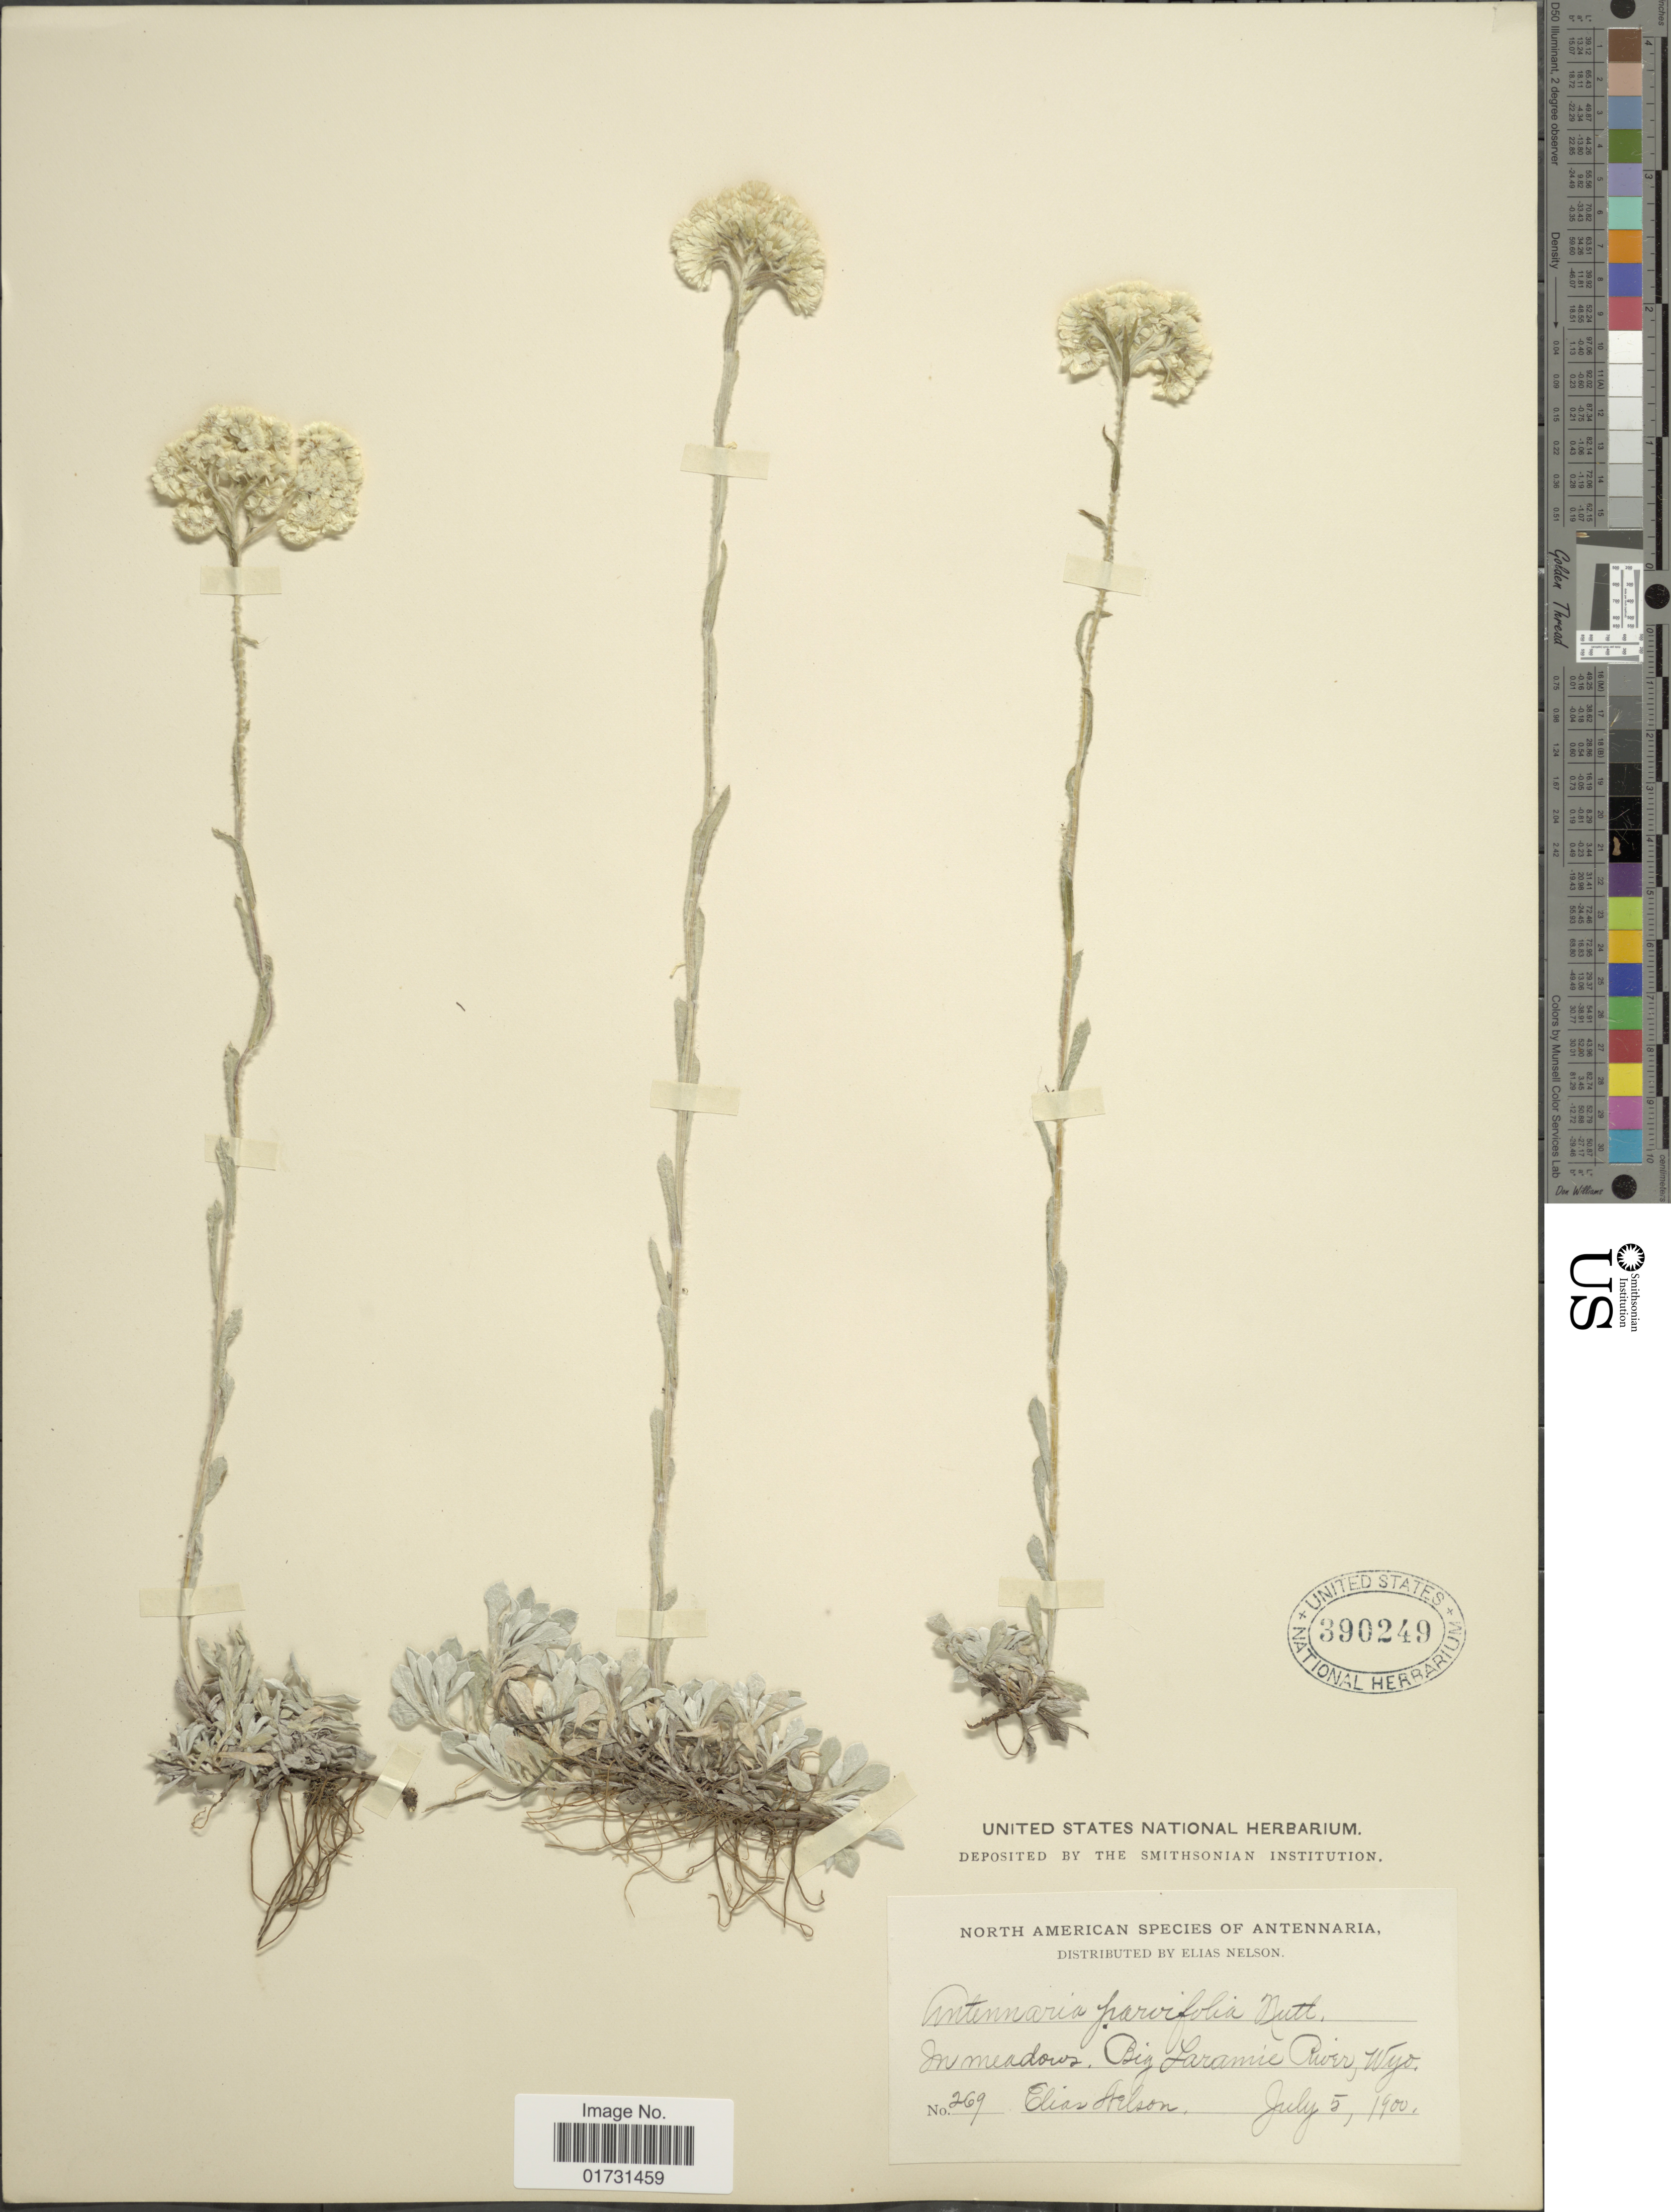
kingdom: Plantae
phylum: Tracheophyta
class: Magnoliopsida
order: Asterales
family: Asteraceae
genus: Antennaria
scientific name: Antennaria microphylla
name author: Rydb.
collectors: E. Nelson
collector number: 269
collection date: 1900-07-05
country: United States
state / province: Wyoming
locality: Big Laramie River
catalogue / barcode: US 390249